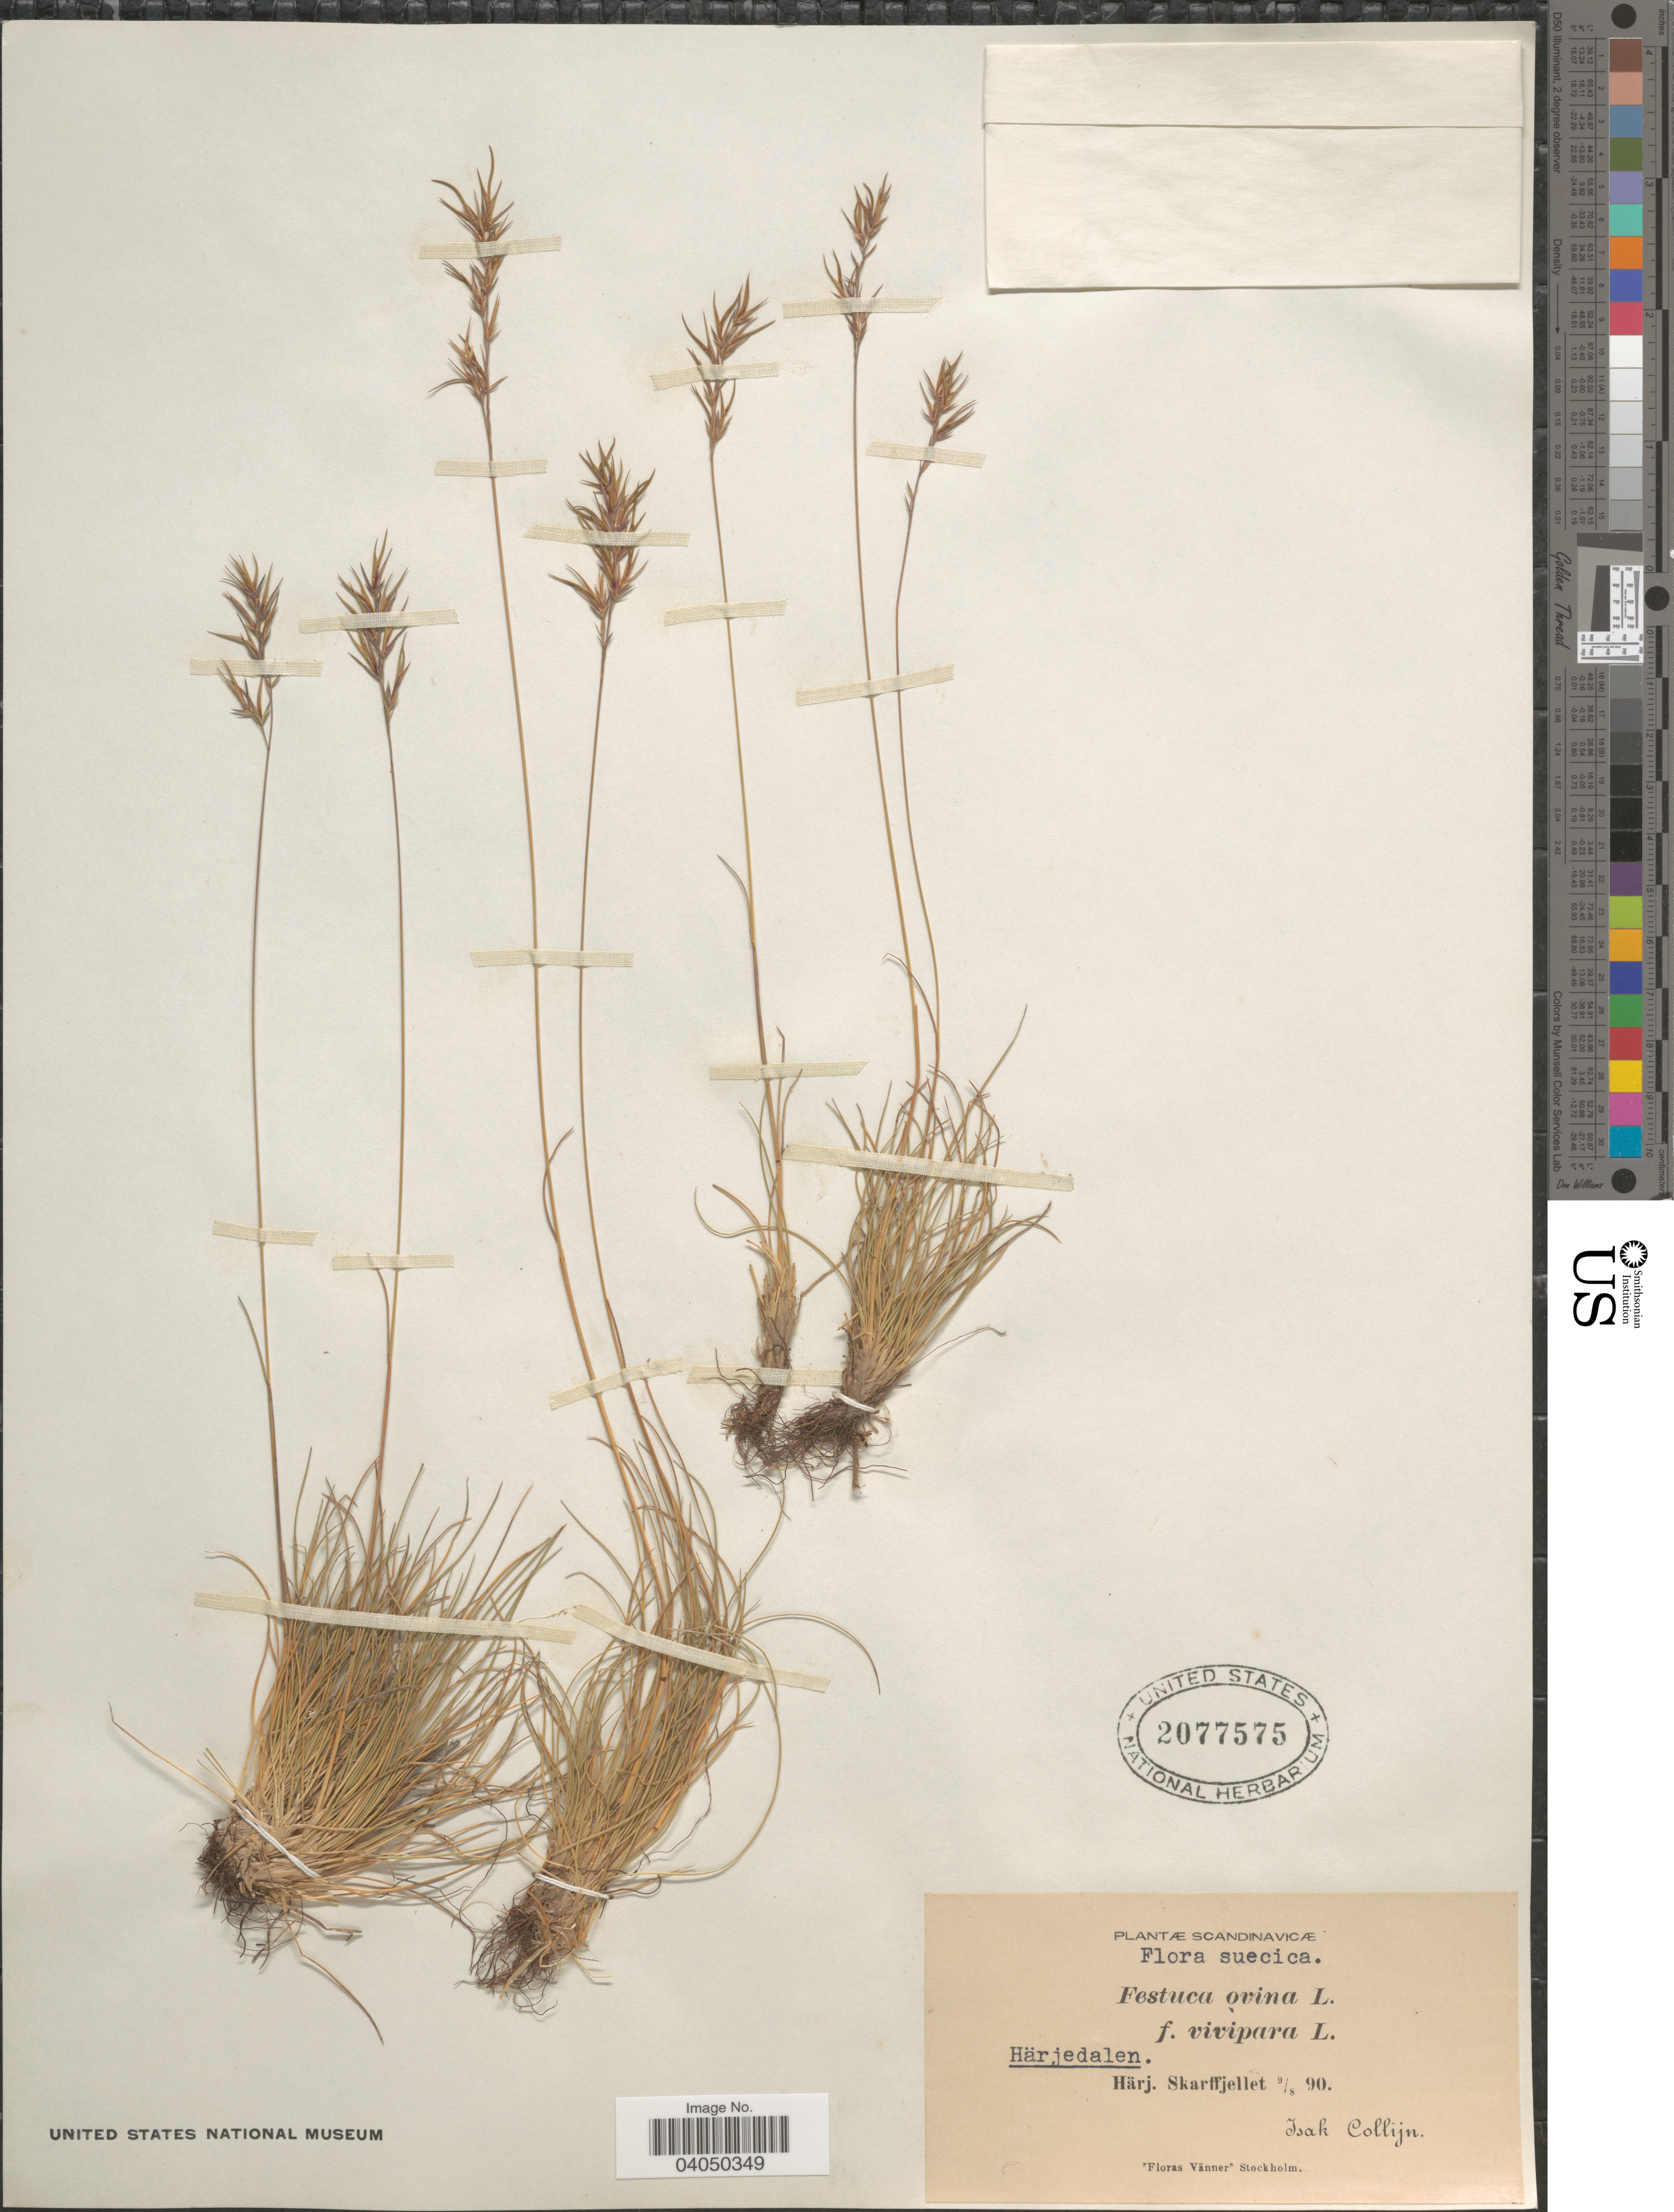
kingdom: Plantae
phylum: Tracheophyta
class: Liliopsida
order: Poales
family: Poaceae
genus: Festuca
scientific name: Festuca vivipara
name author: (L.) Sm.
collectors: I. Collijn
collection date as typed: Transcribed d/m/y: 9/8/90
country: Sweden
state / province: Jamtland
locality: Scandinavicæ. Suecica. Härjedalen. Härj. Skarffjellet. Vänner Stockholm.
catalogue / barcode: US 2077575